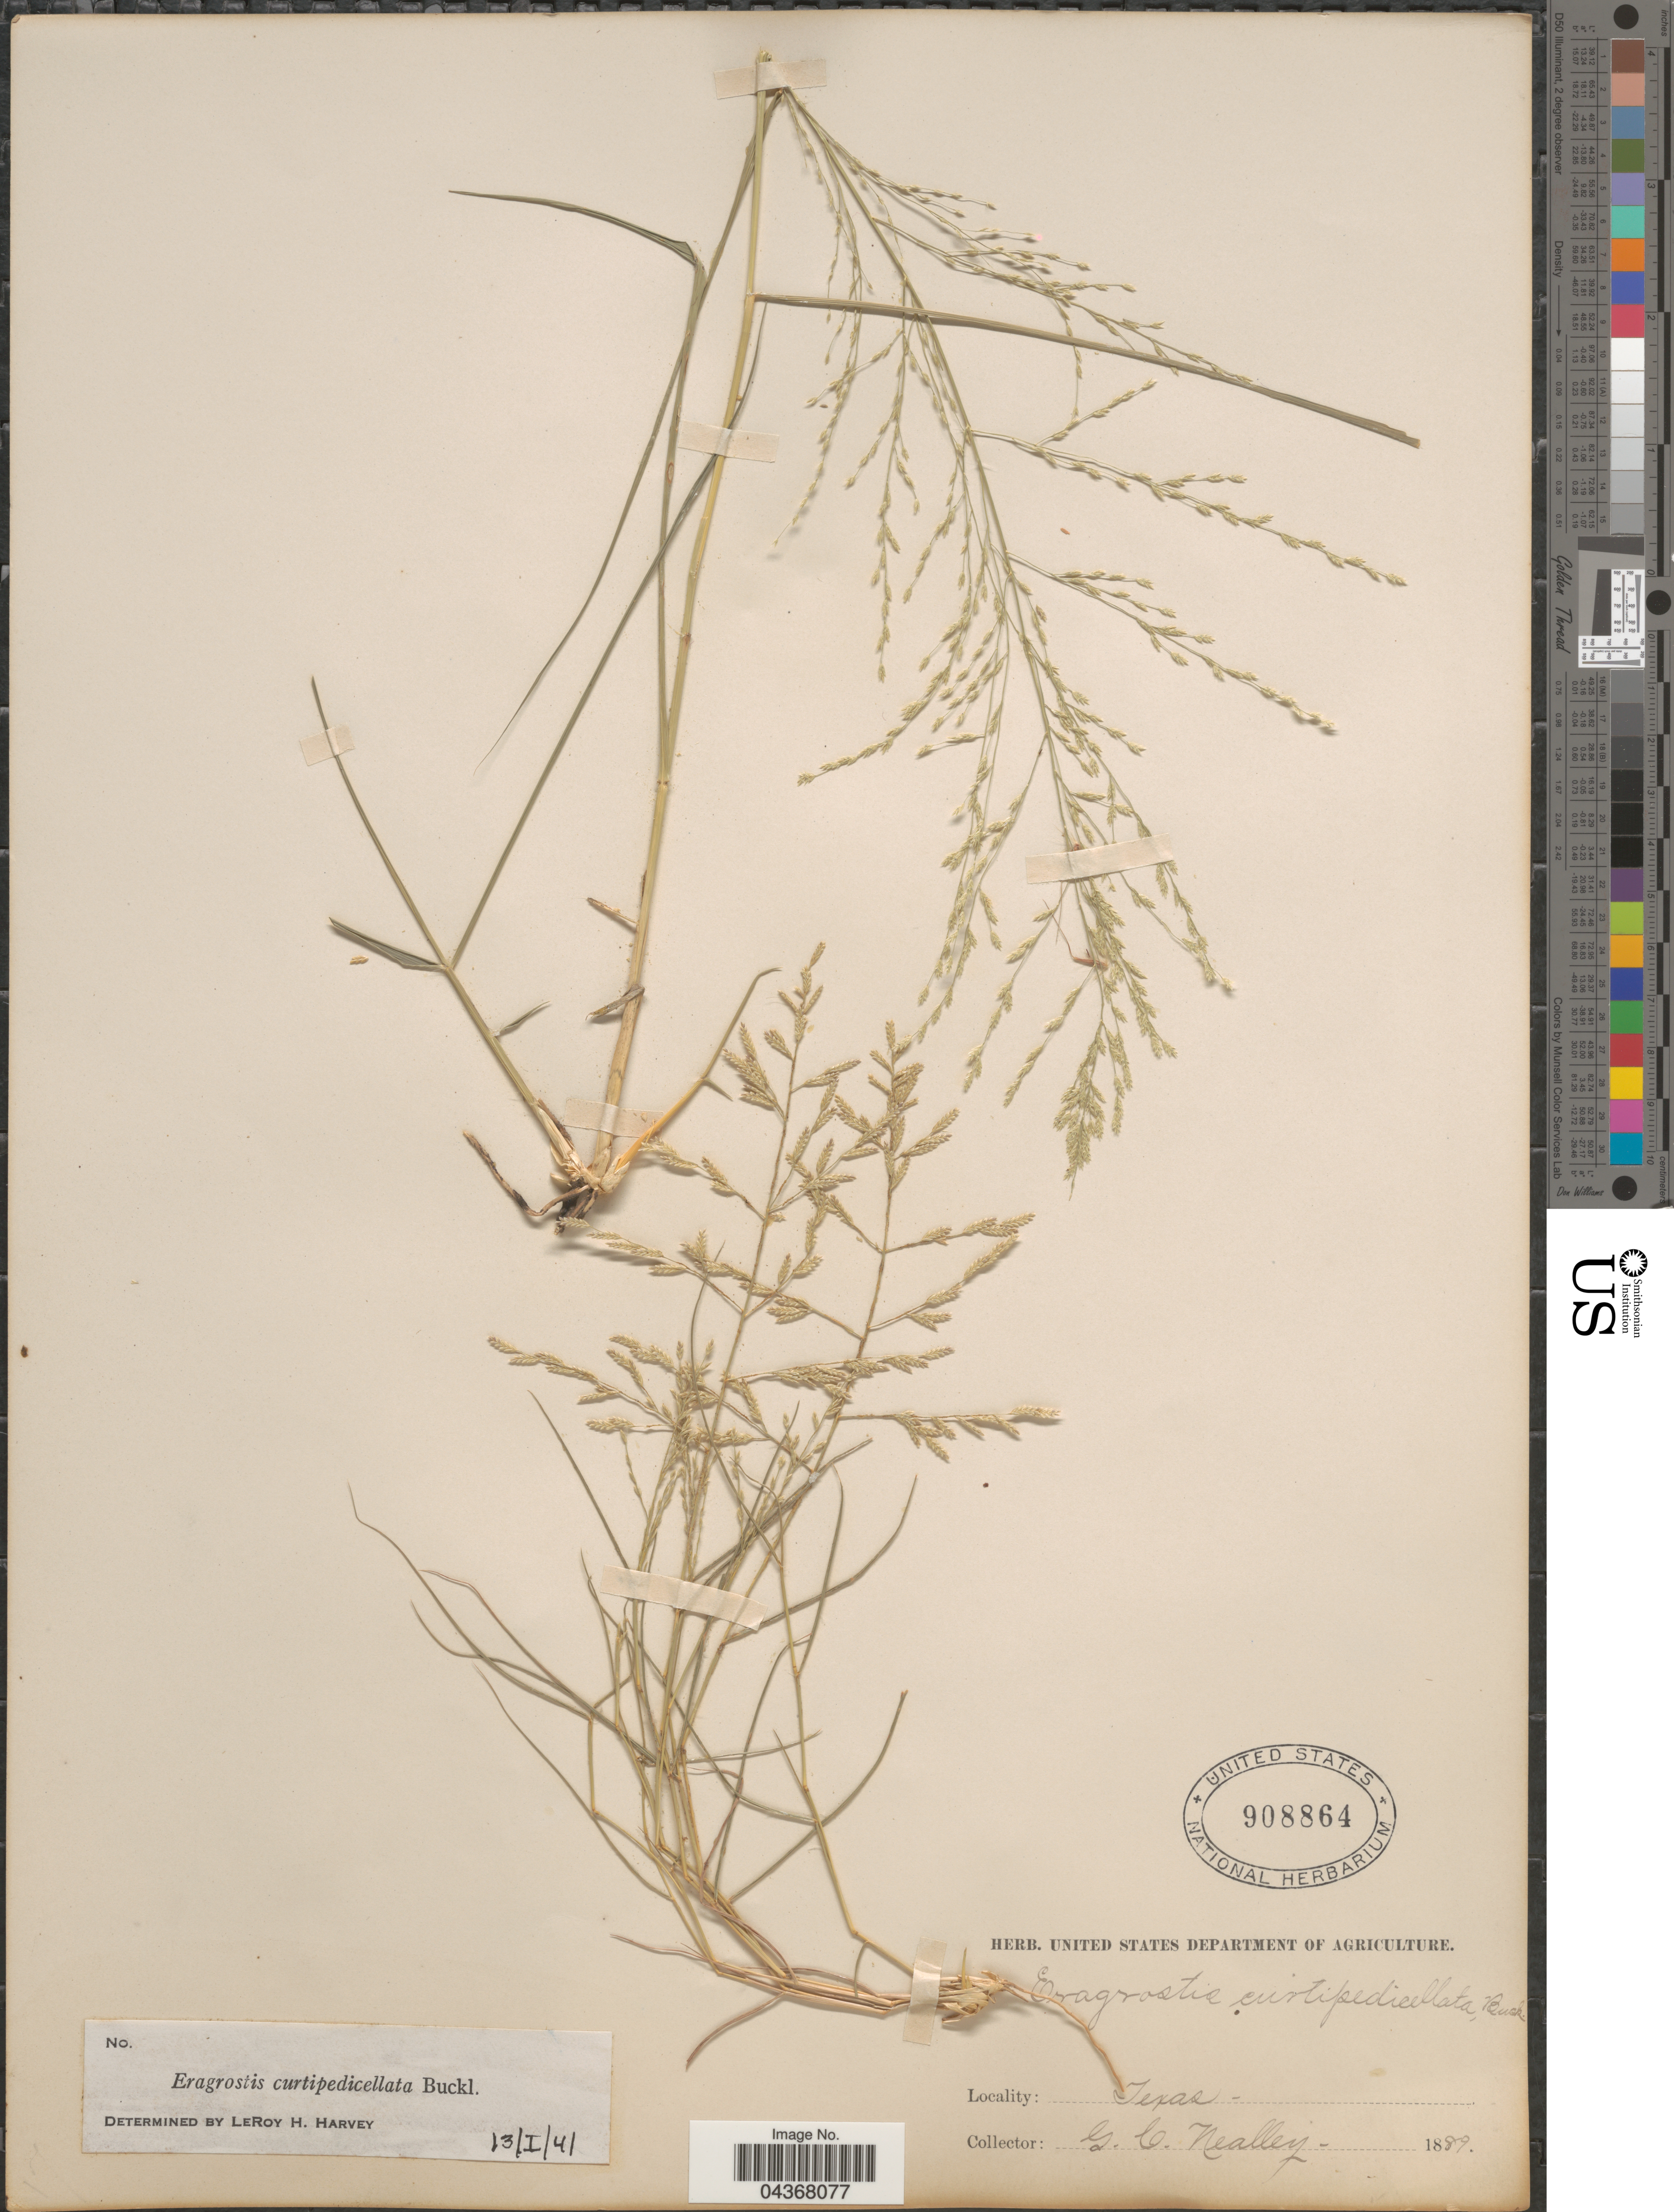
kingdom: Plantae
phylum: Tracheophyta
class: Liliopsida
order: Poales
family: Poaceae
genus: Eragrostis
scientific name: Eragrostis curtipedicellata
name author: Buckley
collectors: G. C. Nealley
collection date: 1889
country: United States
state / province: Texas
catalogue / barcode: US 908864